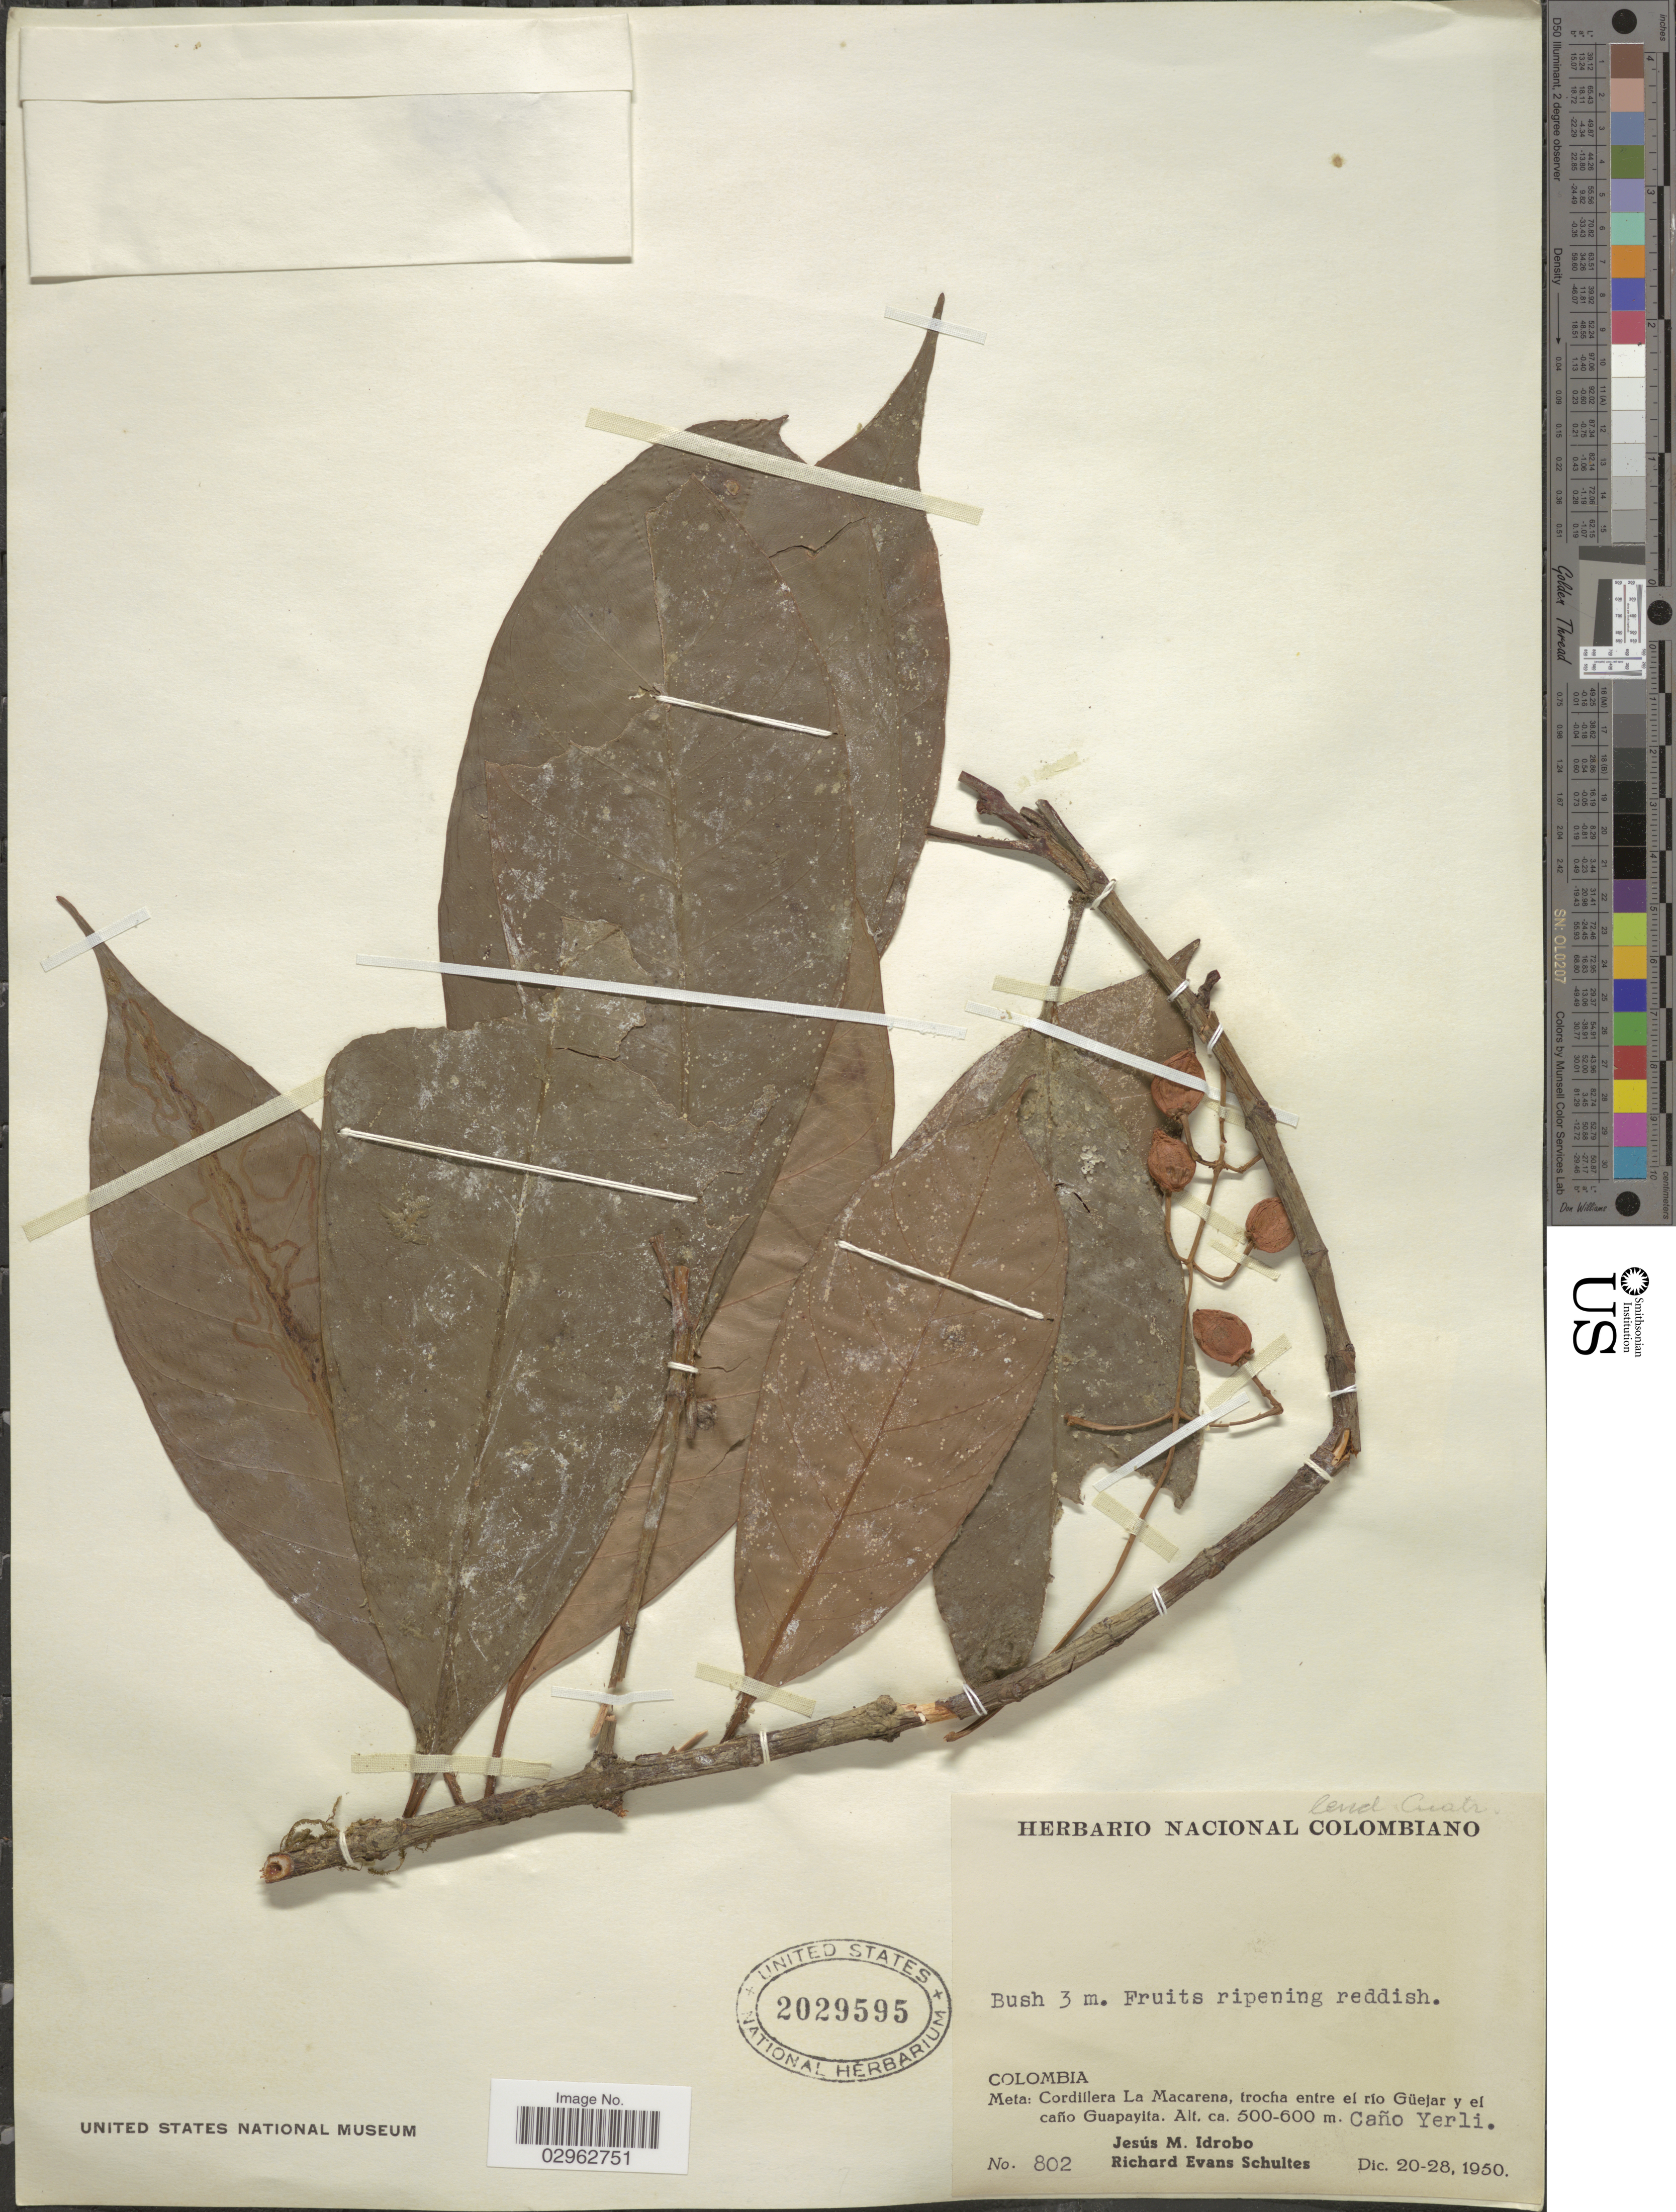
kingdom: Plantae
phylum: Tracheophyta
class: Magnoliopsida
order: Malpighiales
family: Clusiaceae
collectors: J. M. Idrobo & R. E. Schultes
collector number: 802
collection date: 1950-12-20/1950-12-28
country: Colombia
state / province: Meta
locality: Cordillera La Macarena, trocha entre el río Güejar y el caño Guapayita, Caño Yerli.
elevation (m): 500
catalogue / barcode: US 2029595